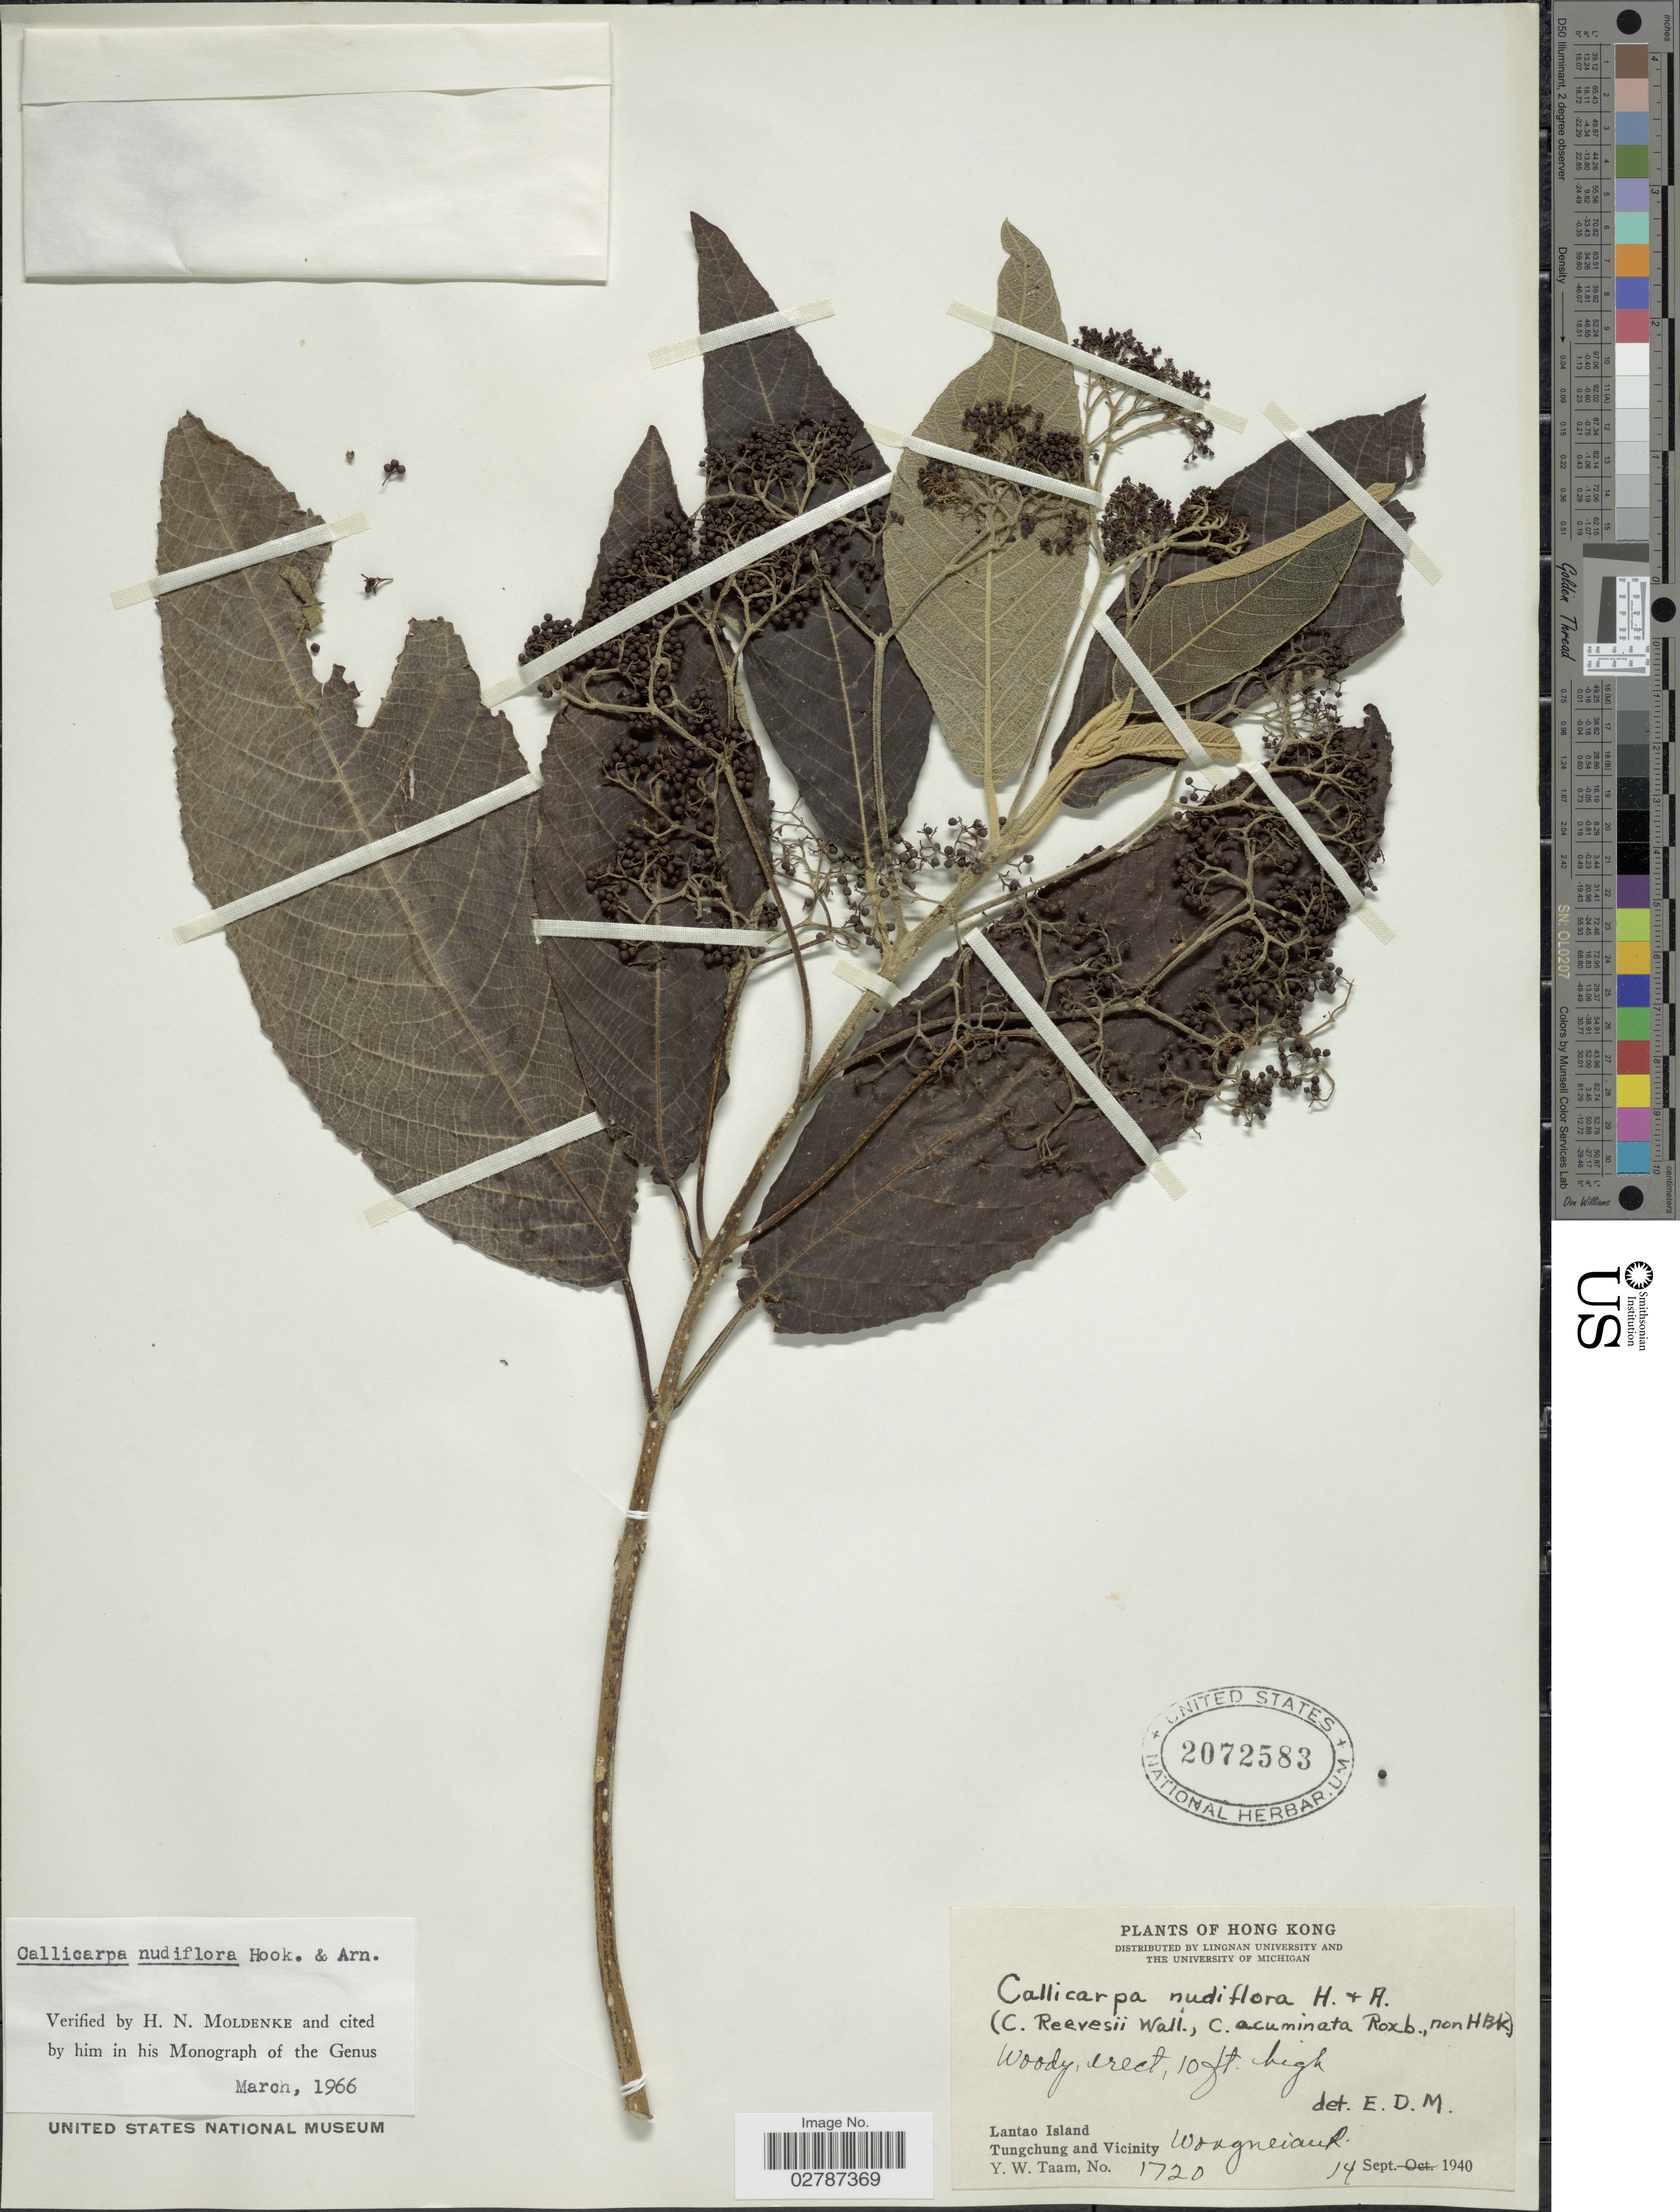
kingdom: Plantae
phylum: Tracheophyta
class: Magnoliopsida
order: Lamiales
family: Lamiaceae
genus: Callicarpa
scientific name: Callicarpa nudiflora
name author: Hook. & Arn.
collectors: Y. W. Taam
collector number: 1720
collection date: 1940-09-14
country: China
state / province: Hong Kong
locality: Lantao Island. Tungchung and Vicinity.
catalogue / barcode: US 2072583